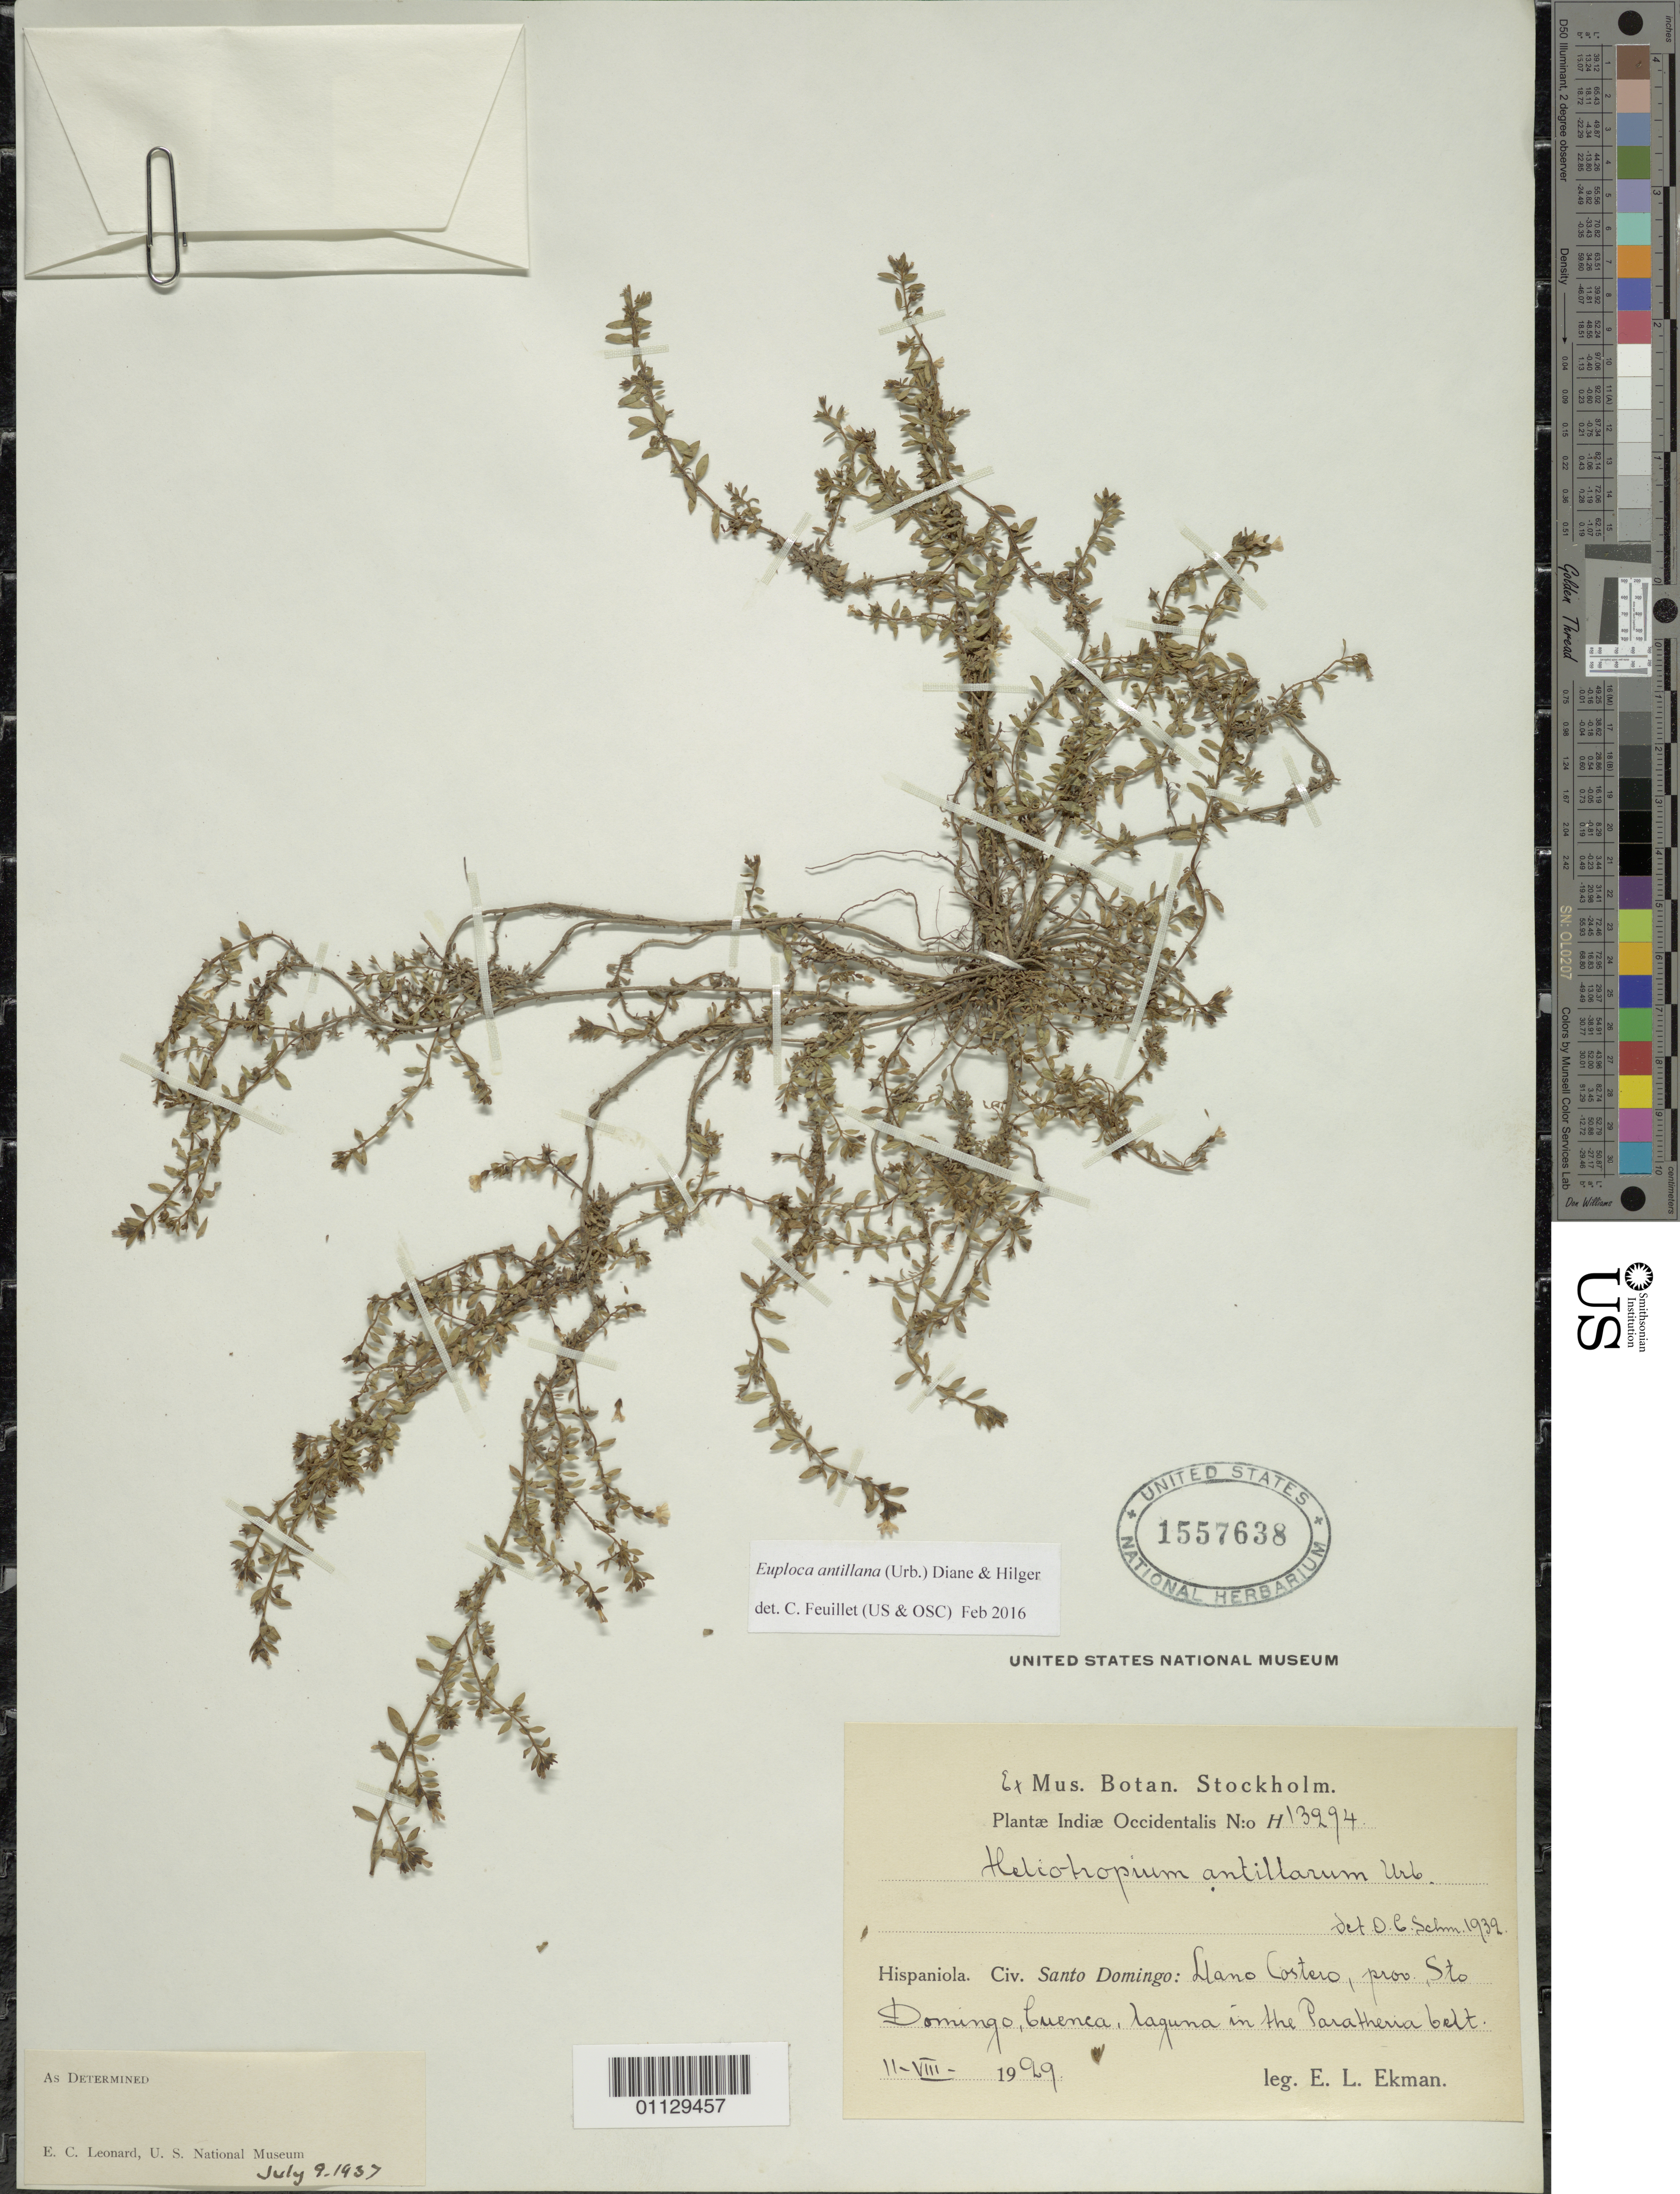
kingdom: Plantae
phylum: Tracheophyta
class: Magnoliopsida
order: Boraginales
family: Heliotropiaceae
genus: Euploca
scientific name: Euploca antillana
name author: (Urb.) Diane & Hilger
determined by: Feuillet, C.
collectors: E. L. Ekman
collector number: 13294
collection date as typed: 02 Aug 1999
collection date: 1999-08-02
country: Dominican Republic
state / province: Santo Domingo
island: Hispaniola I.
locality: Santo Domingo, Llano Costero, prov. St. Domingo, Cuenca, Laguna in the Parathenia belt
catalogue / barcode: US 1557638